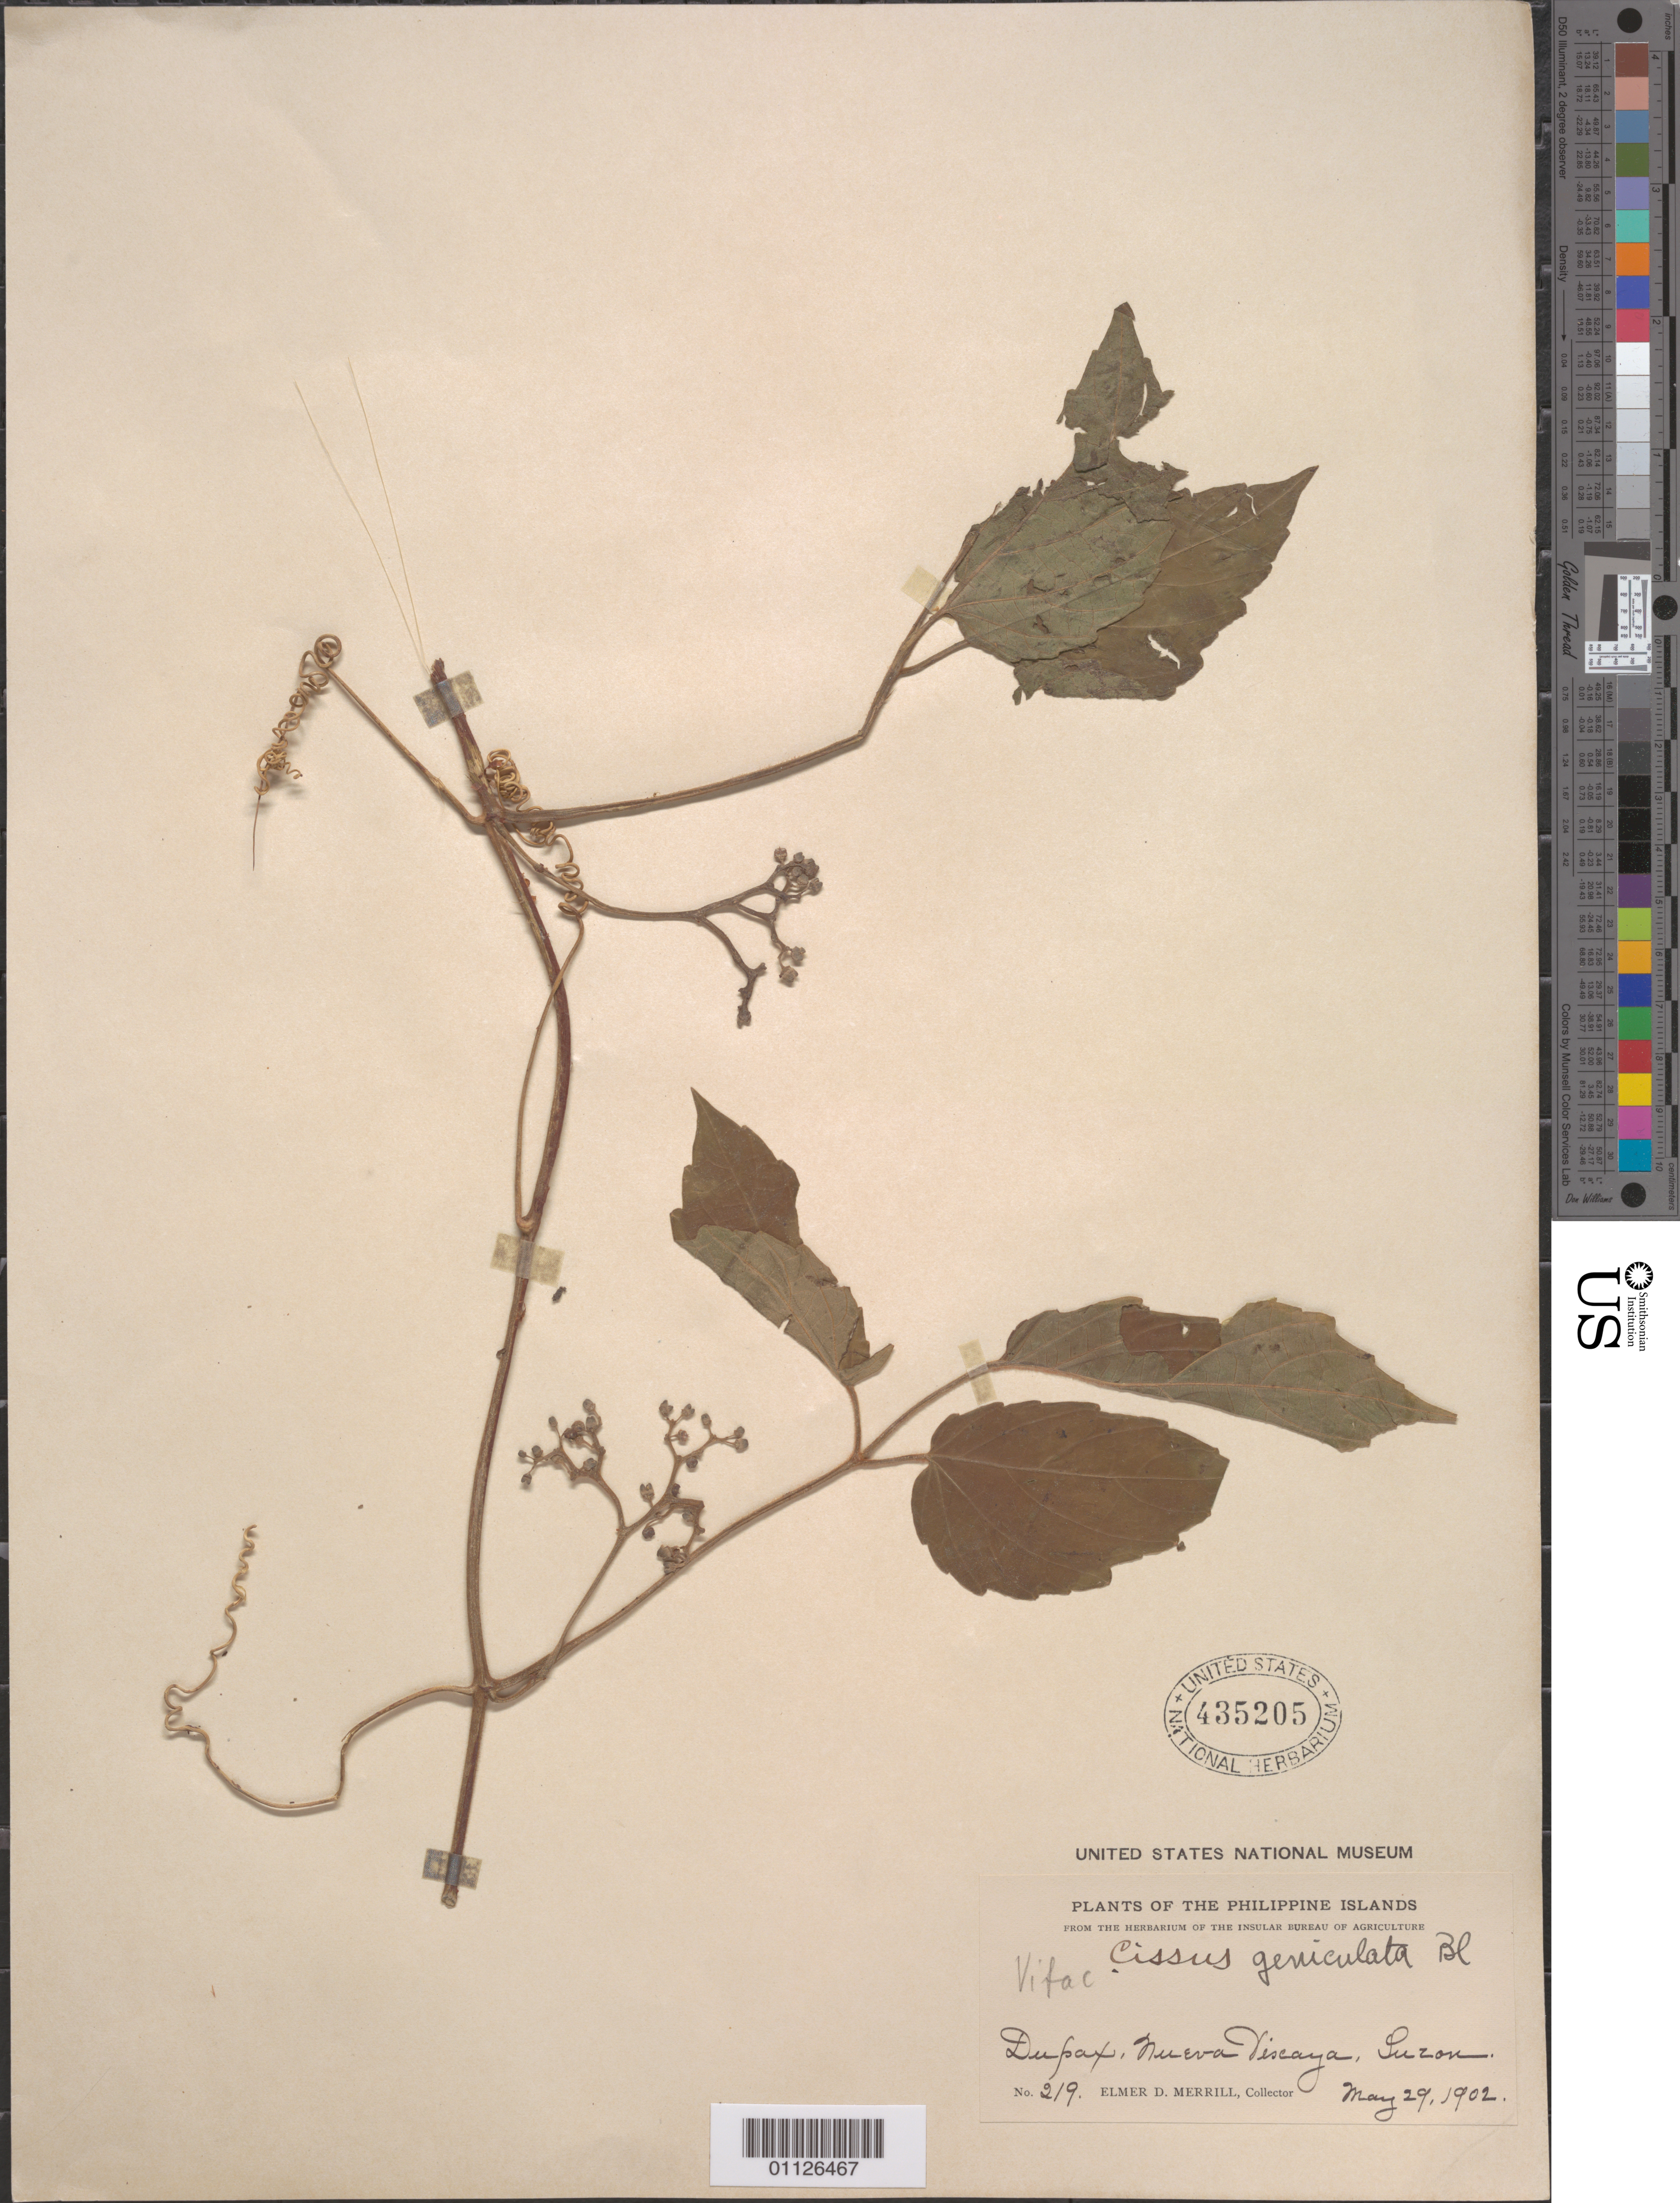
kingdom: Plantae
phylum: Tracheophyta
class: Magnoliopsida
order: Vitales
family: Vitaceae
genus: Cayratia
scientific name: Cayratia geniculata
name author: (Blume) Gagnep.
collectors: E. D. Merrill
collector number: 219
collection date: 1902-05-29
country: Philippines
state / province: Cagayan Valley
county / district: Nueva Vizcaya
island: Luzon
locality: Dupax. Luzon.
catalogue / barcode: US 435205